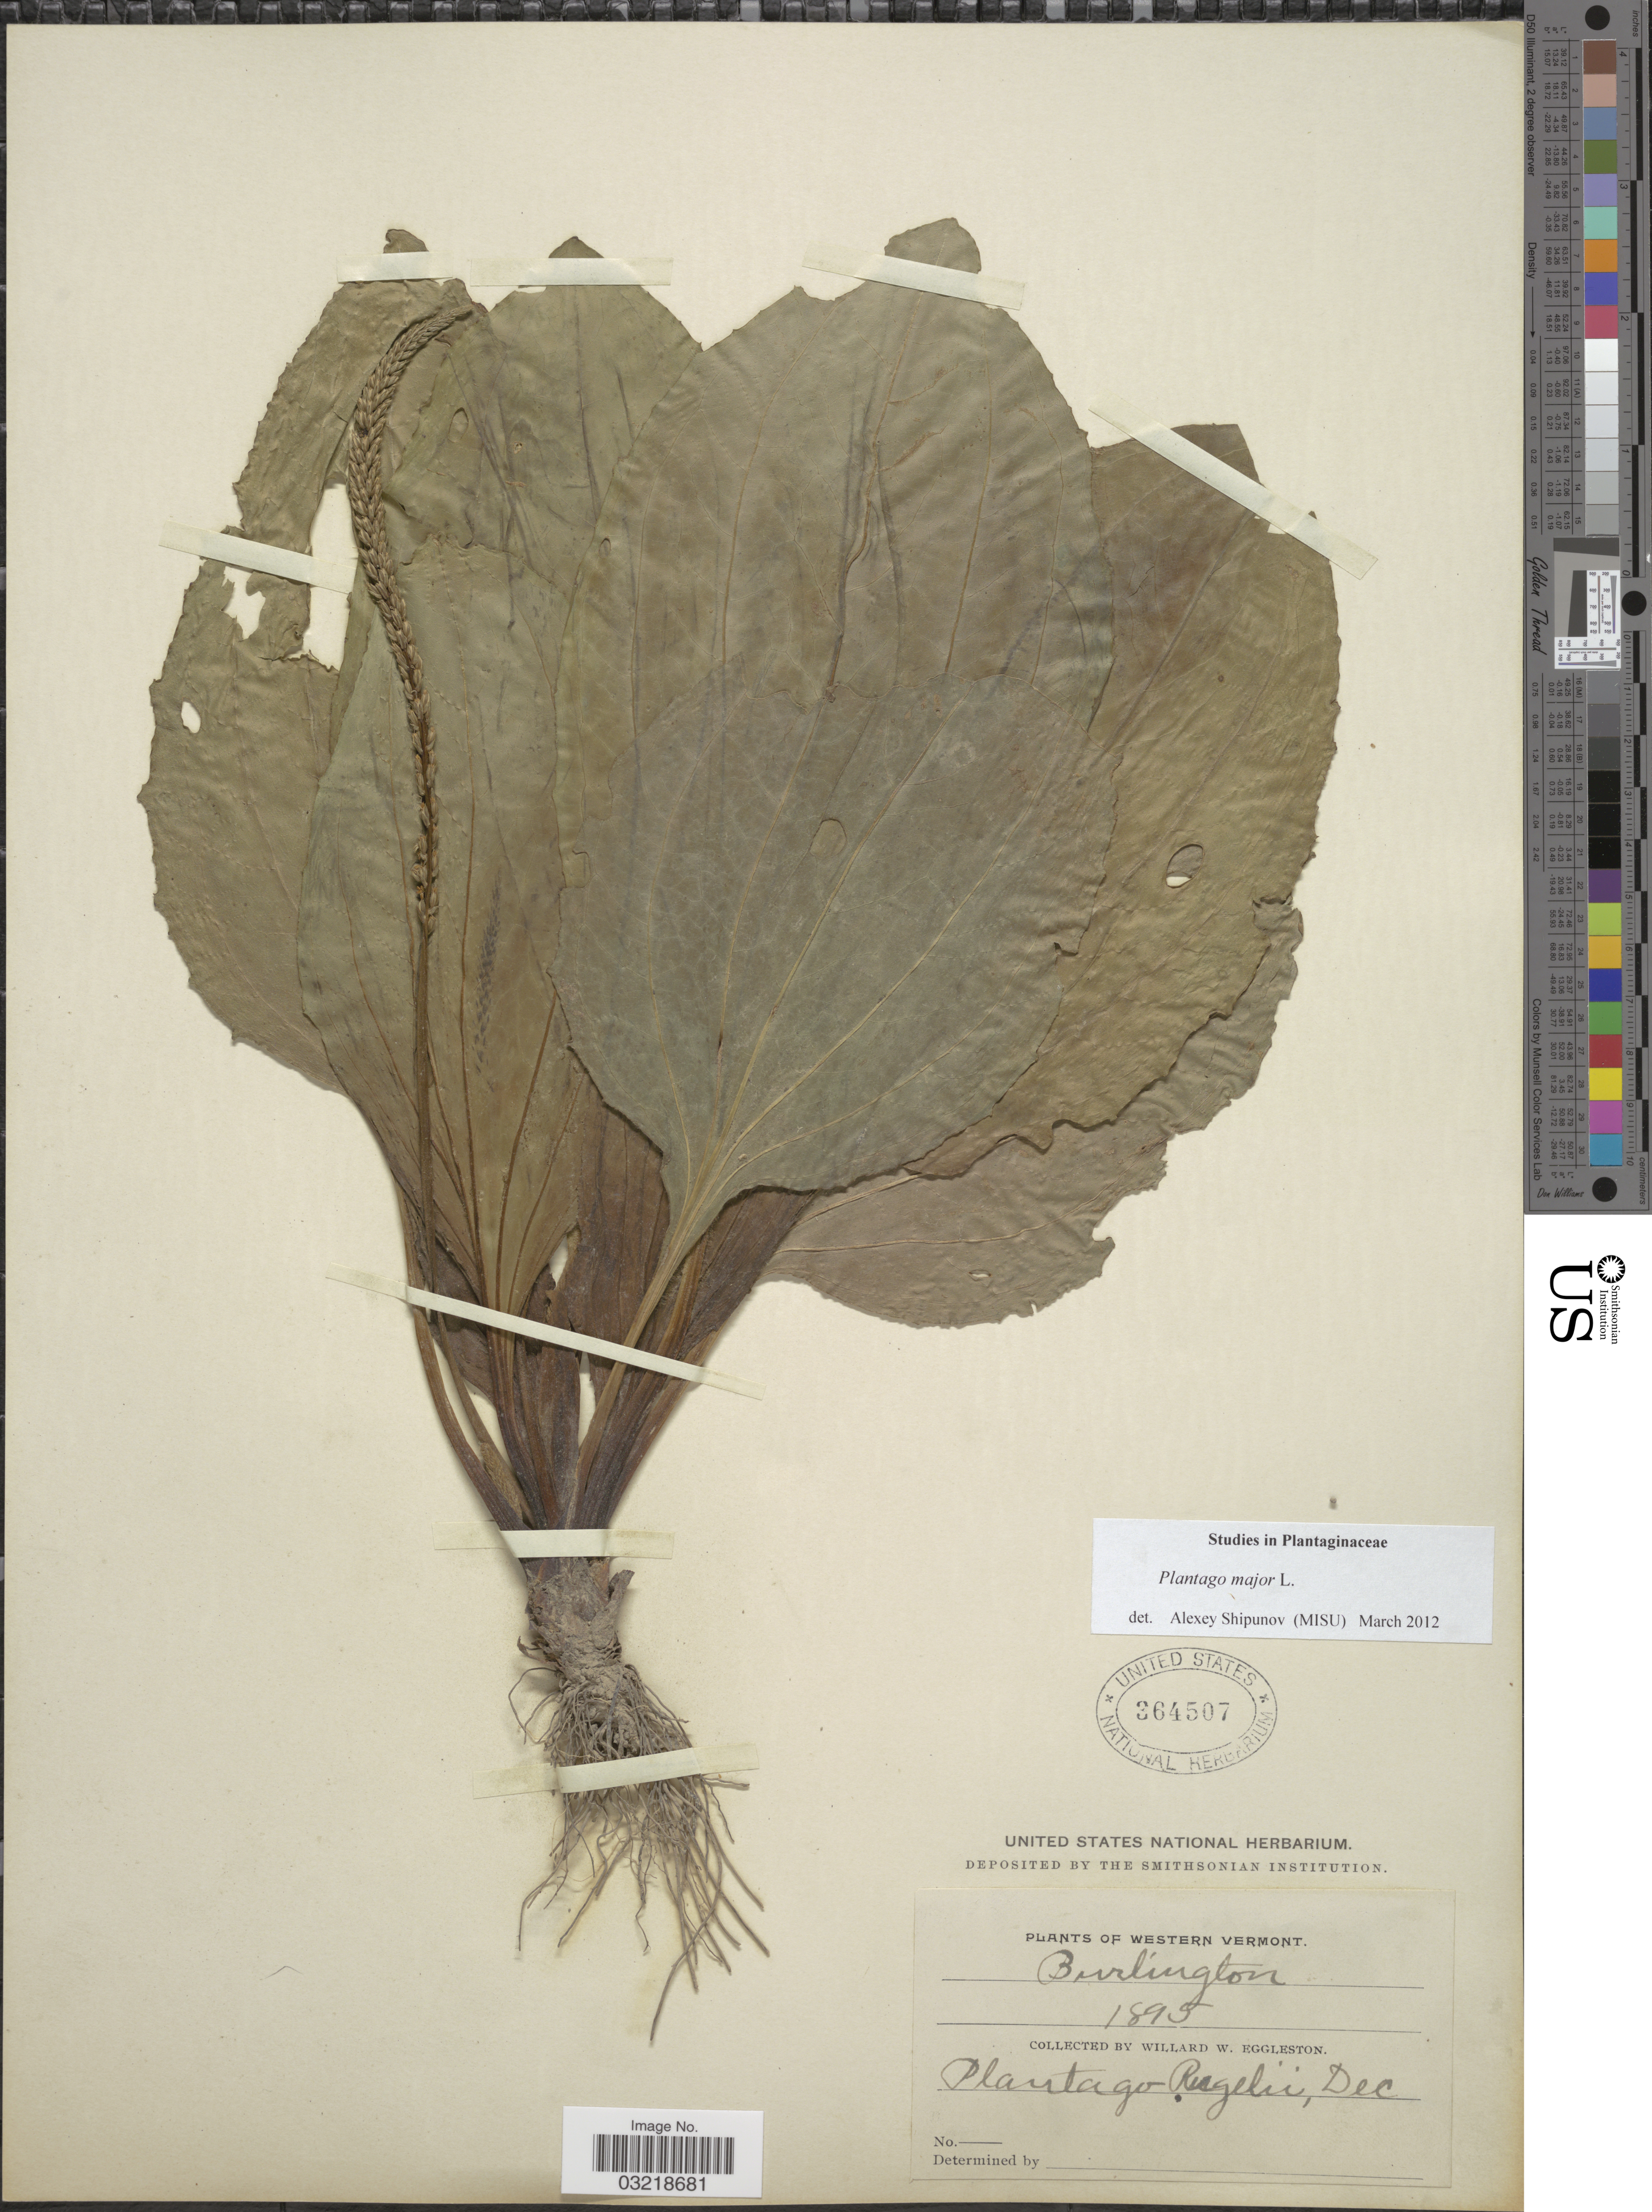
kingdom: Plantae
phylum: Tracheophyta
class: Magnoliopsida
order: Lamiales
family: Plantaginaceae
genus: Plantago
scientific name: Plantago major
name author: L.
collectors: W. W. Eggleston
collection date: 1895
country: United States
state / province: Vermont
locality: Western Vermont. Burlington.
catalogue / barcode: US 364507